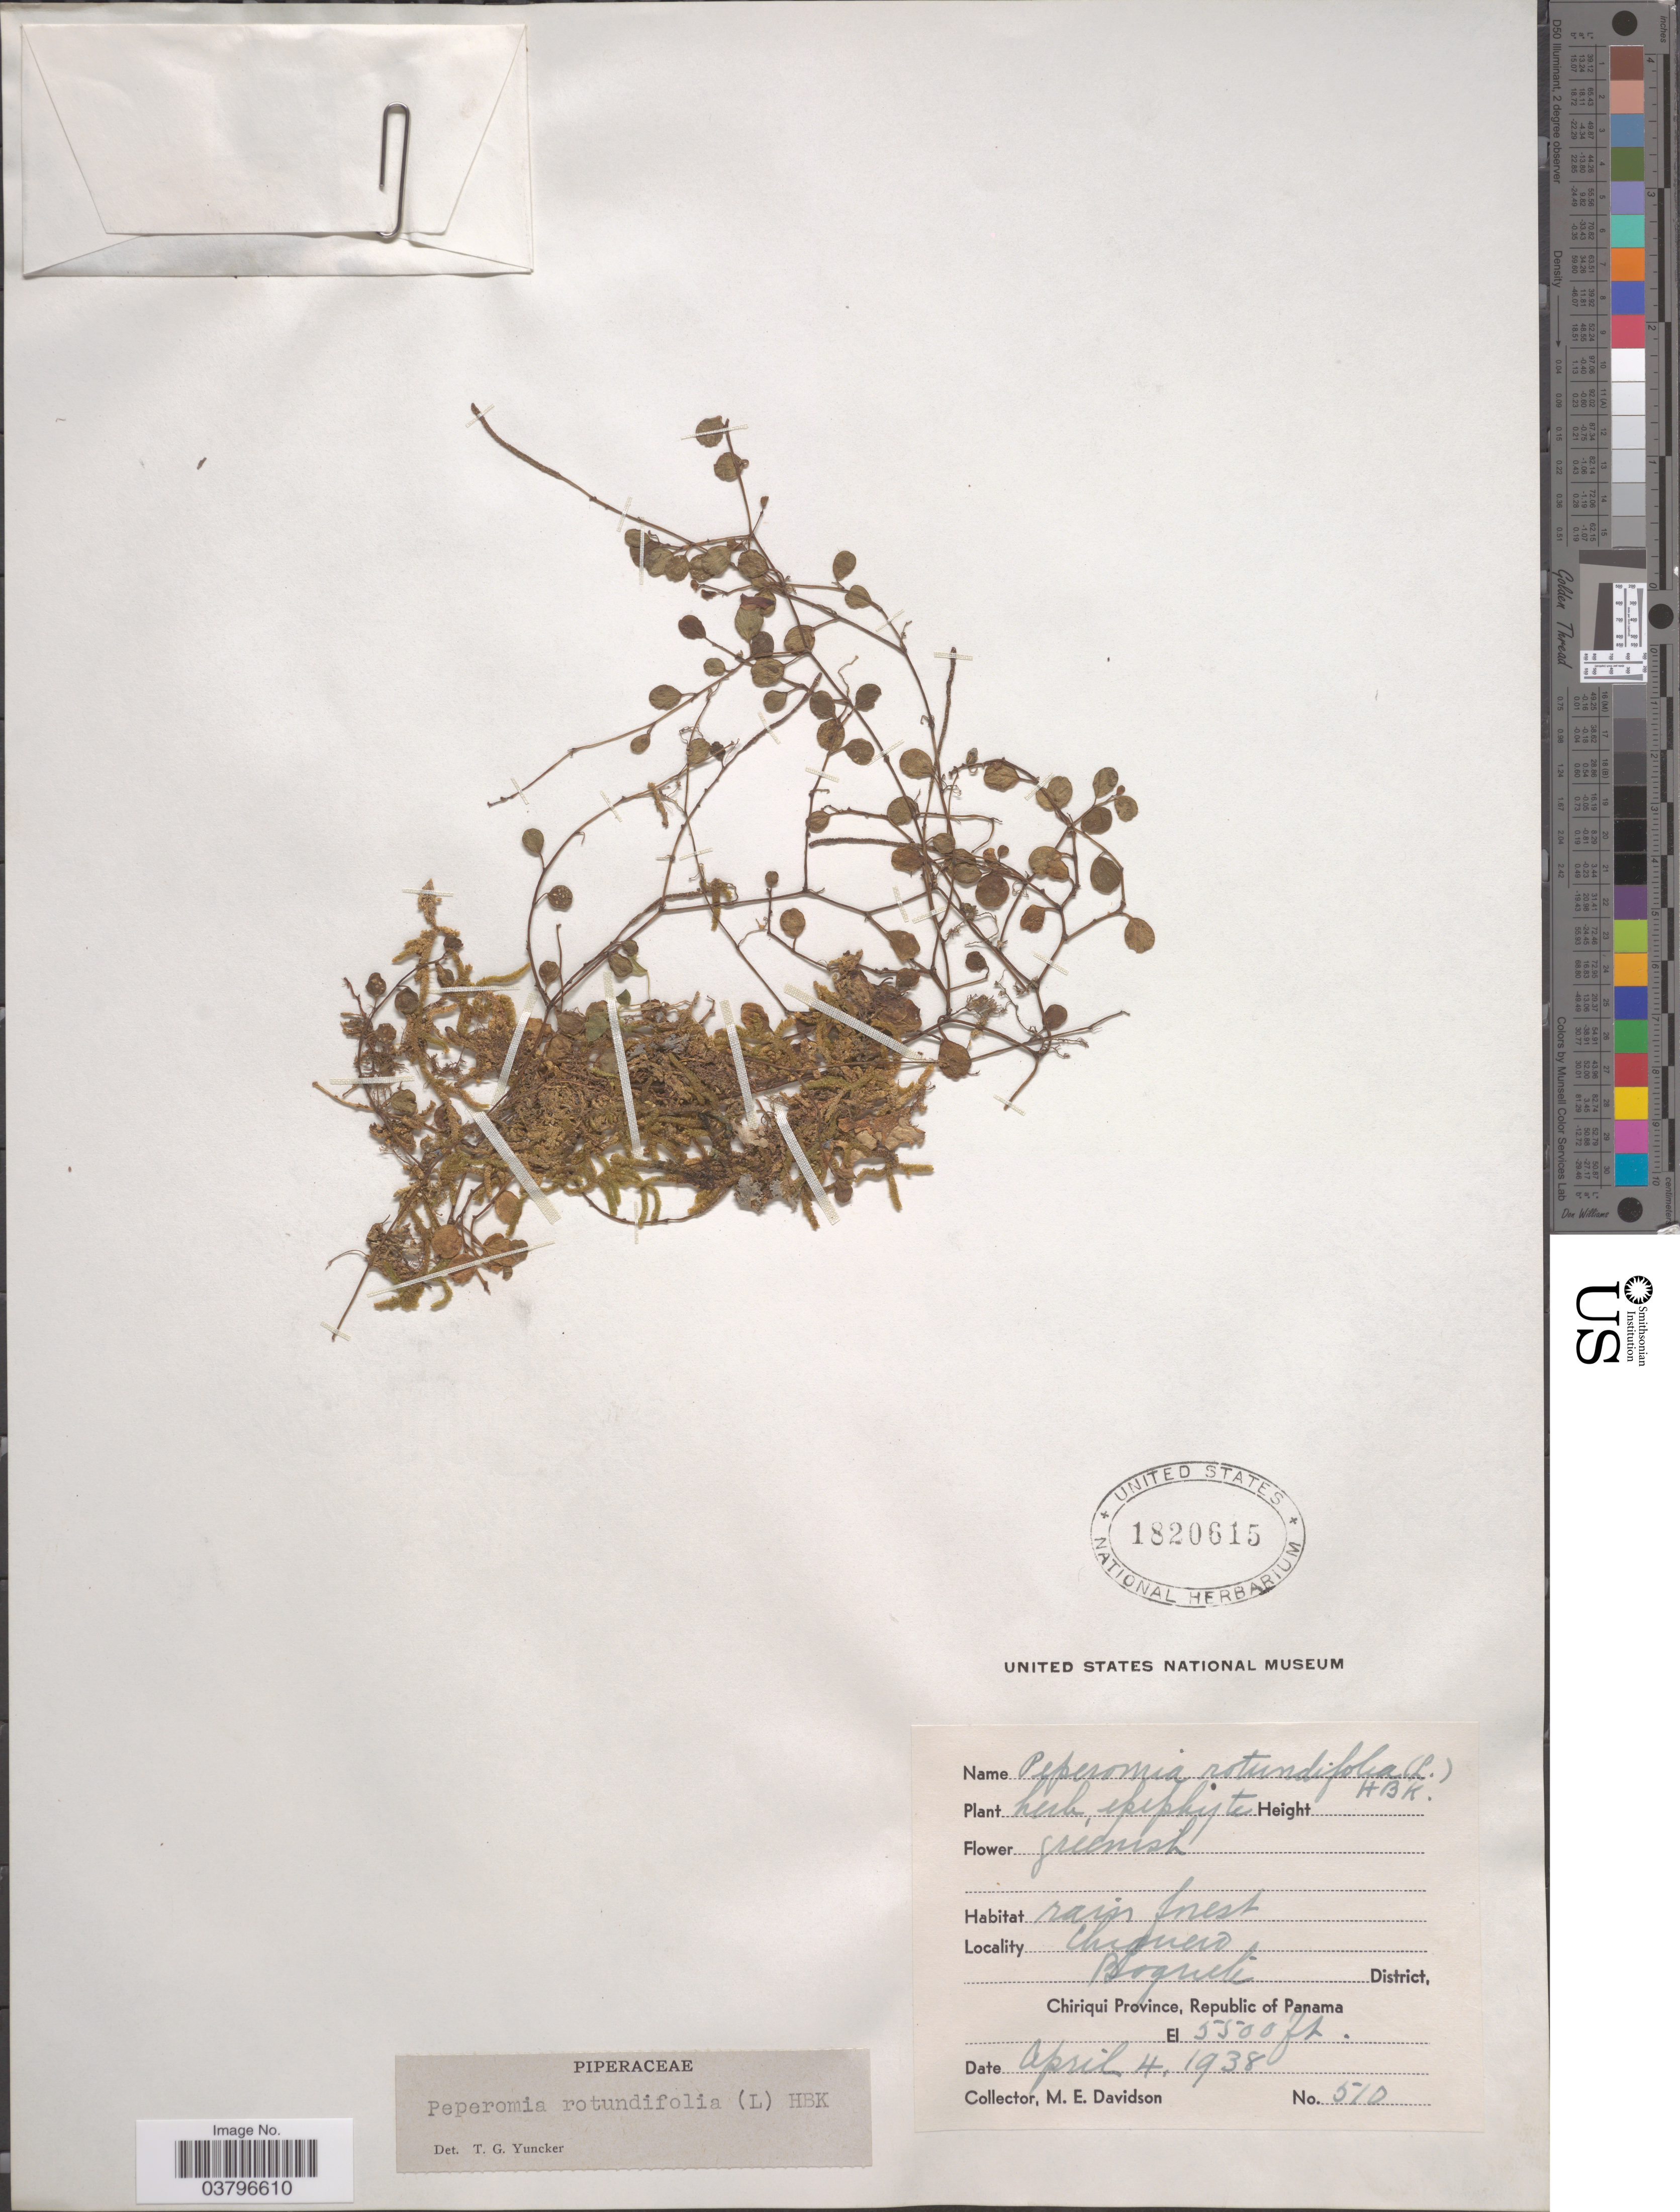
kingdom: Plantae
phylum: Tracheophyta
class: Magnoliopsida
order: Piperales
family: Piperaceae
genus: Peperomia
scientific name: Peperomia rotundifolia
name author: (L.) Kunth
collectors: M. E. Davidson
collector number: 510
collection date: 1938-04-04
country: Panama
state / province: Chiriqui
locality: Chiquero. Boquete District.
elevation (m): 1676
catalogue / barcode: US 1820615